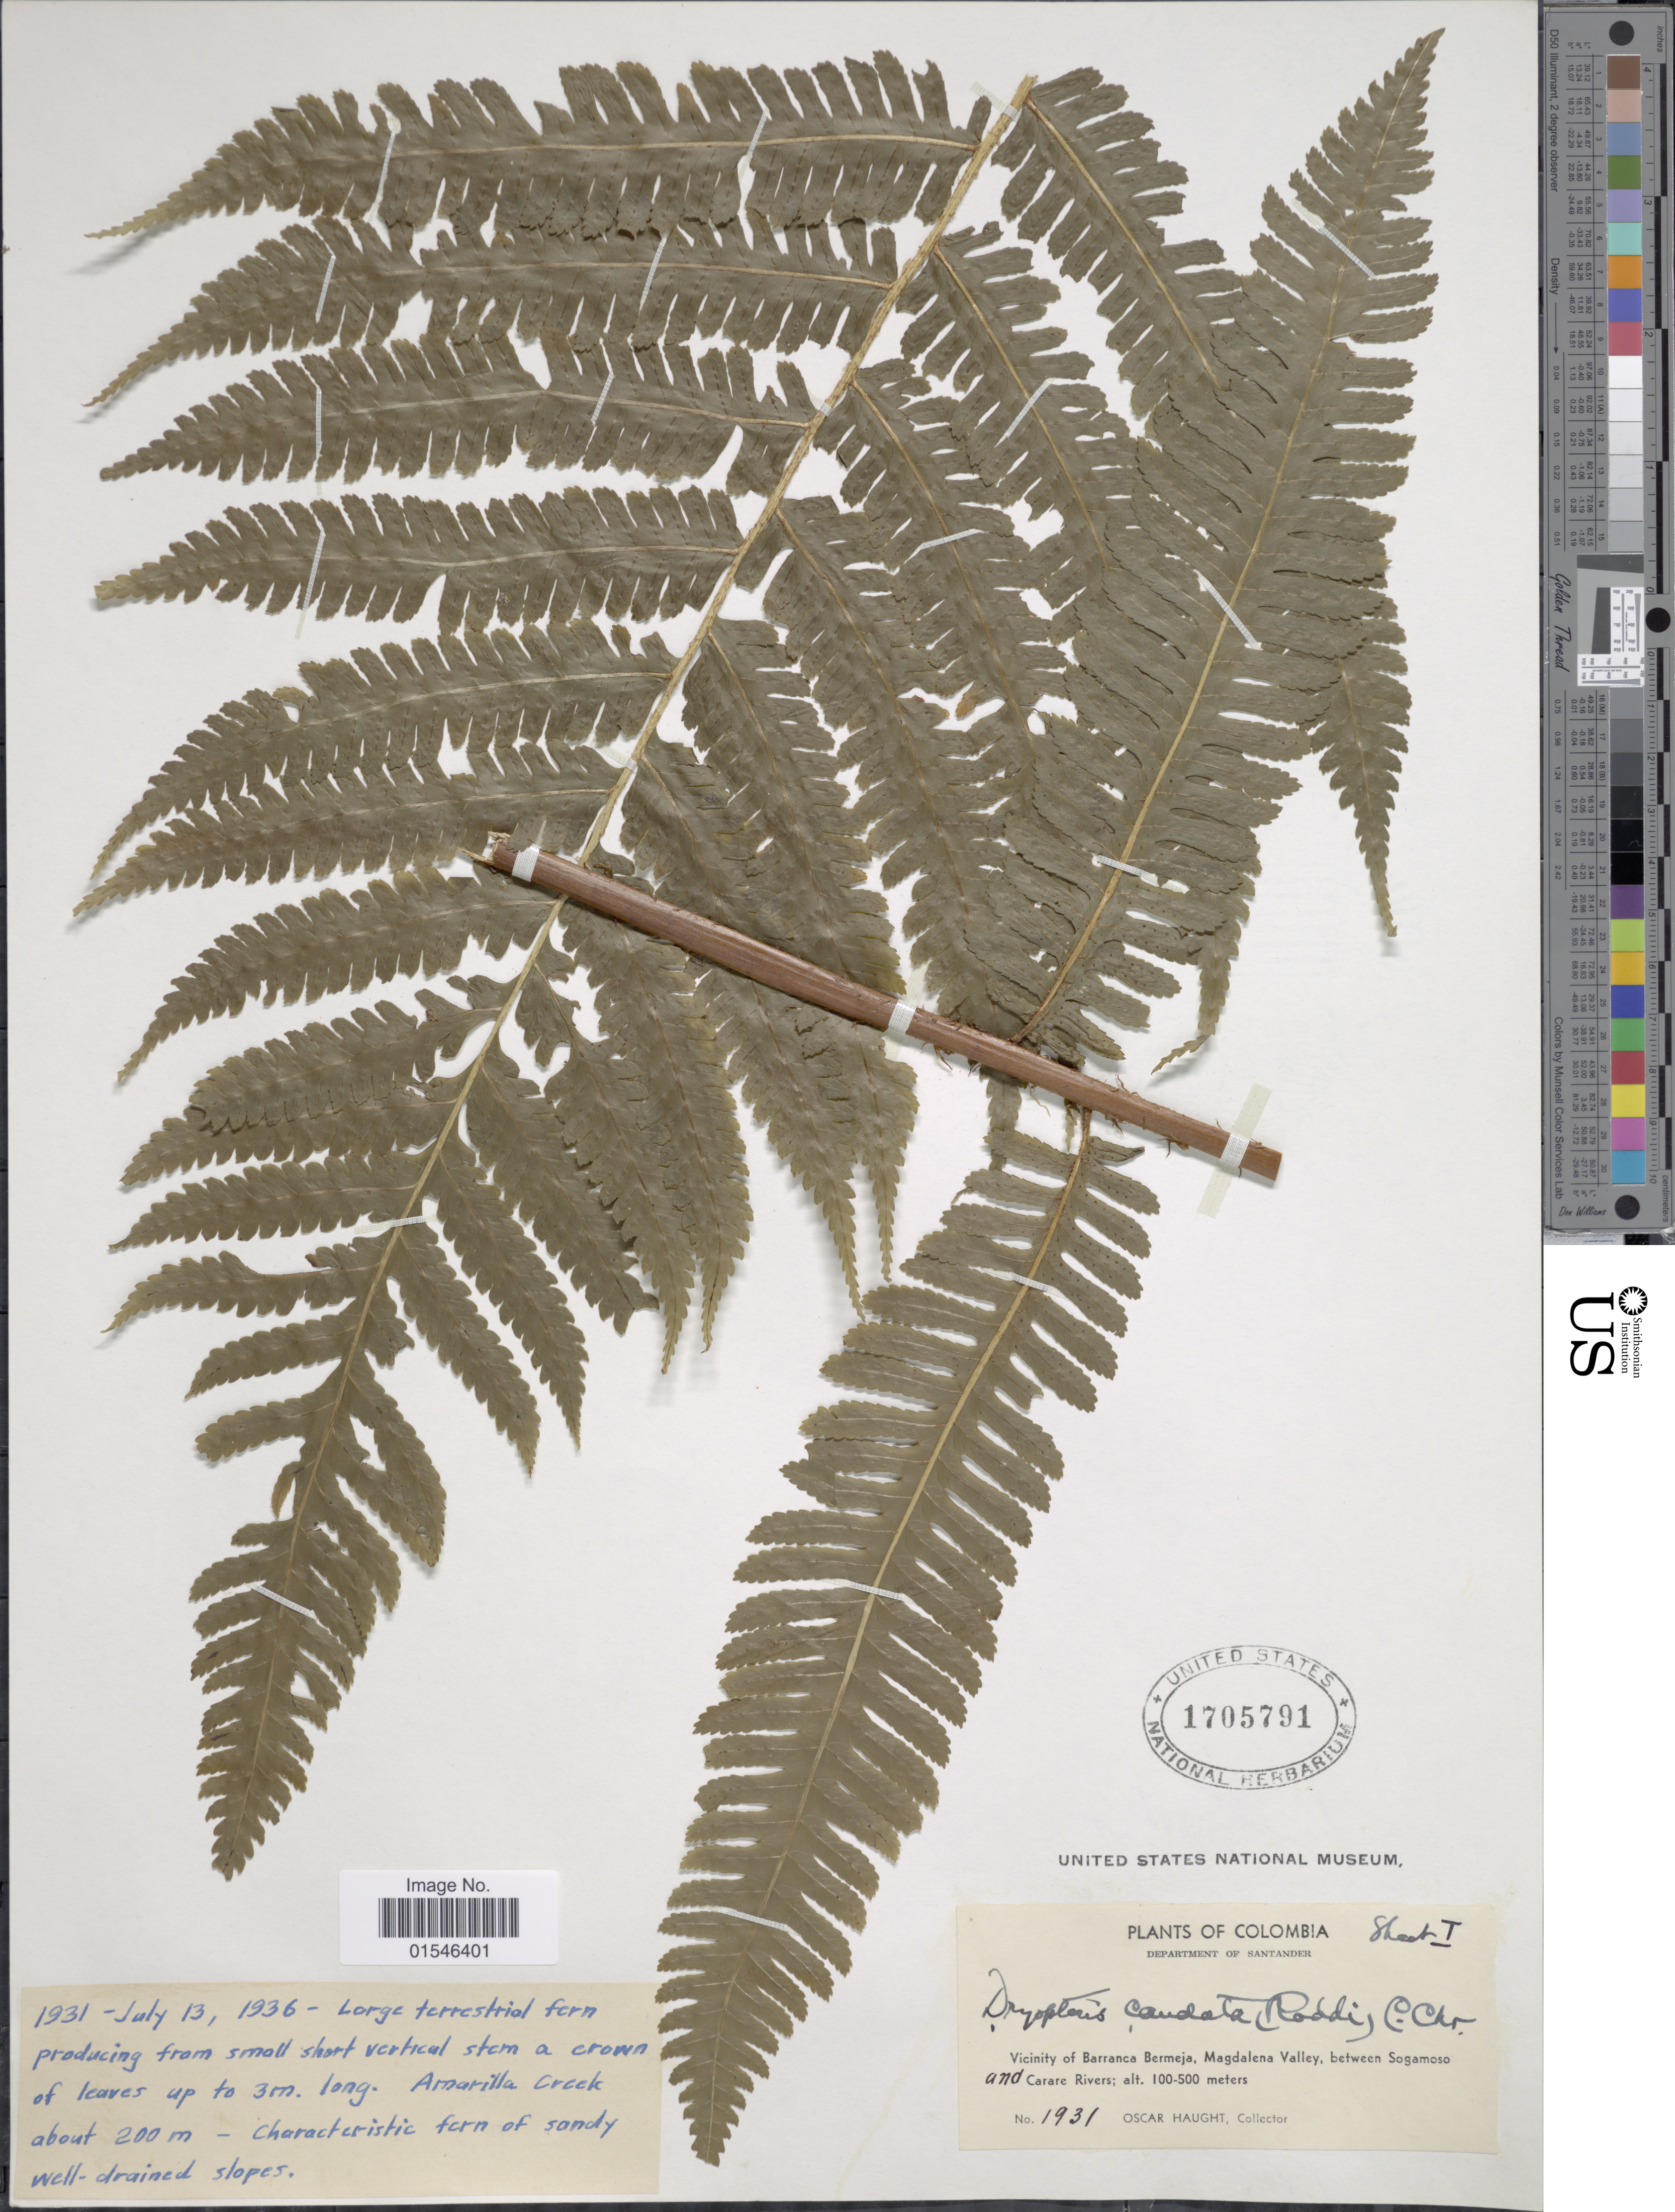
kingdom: Plantae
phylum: Tracheophyta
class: Polypodiopsida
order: Polypodiales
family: Dryopteridaceae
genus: Stigmatopteris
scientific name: Stigmatopteris pellucidopunctata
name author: (C. Chr.) C. Chr.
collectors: O. L. Haught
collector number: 1931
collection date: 1936-07-13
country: Colombia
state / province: Santander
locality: Vicinity of Barranca Bermeja, Magdalena Valley, between Sogamoso and Carare Rivers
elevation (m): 100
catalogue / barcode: US 1705791